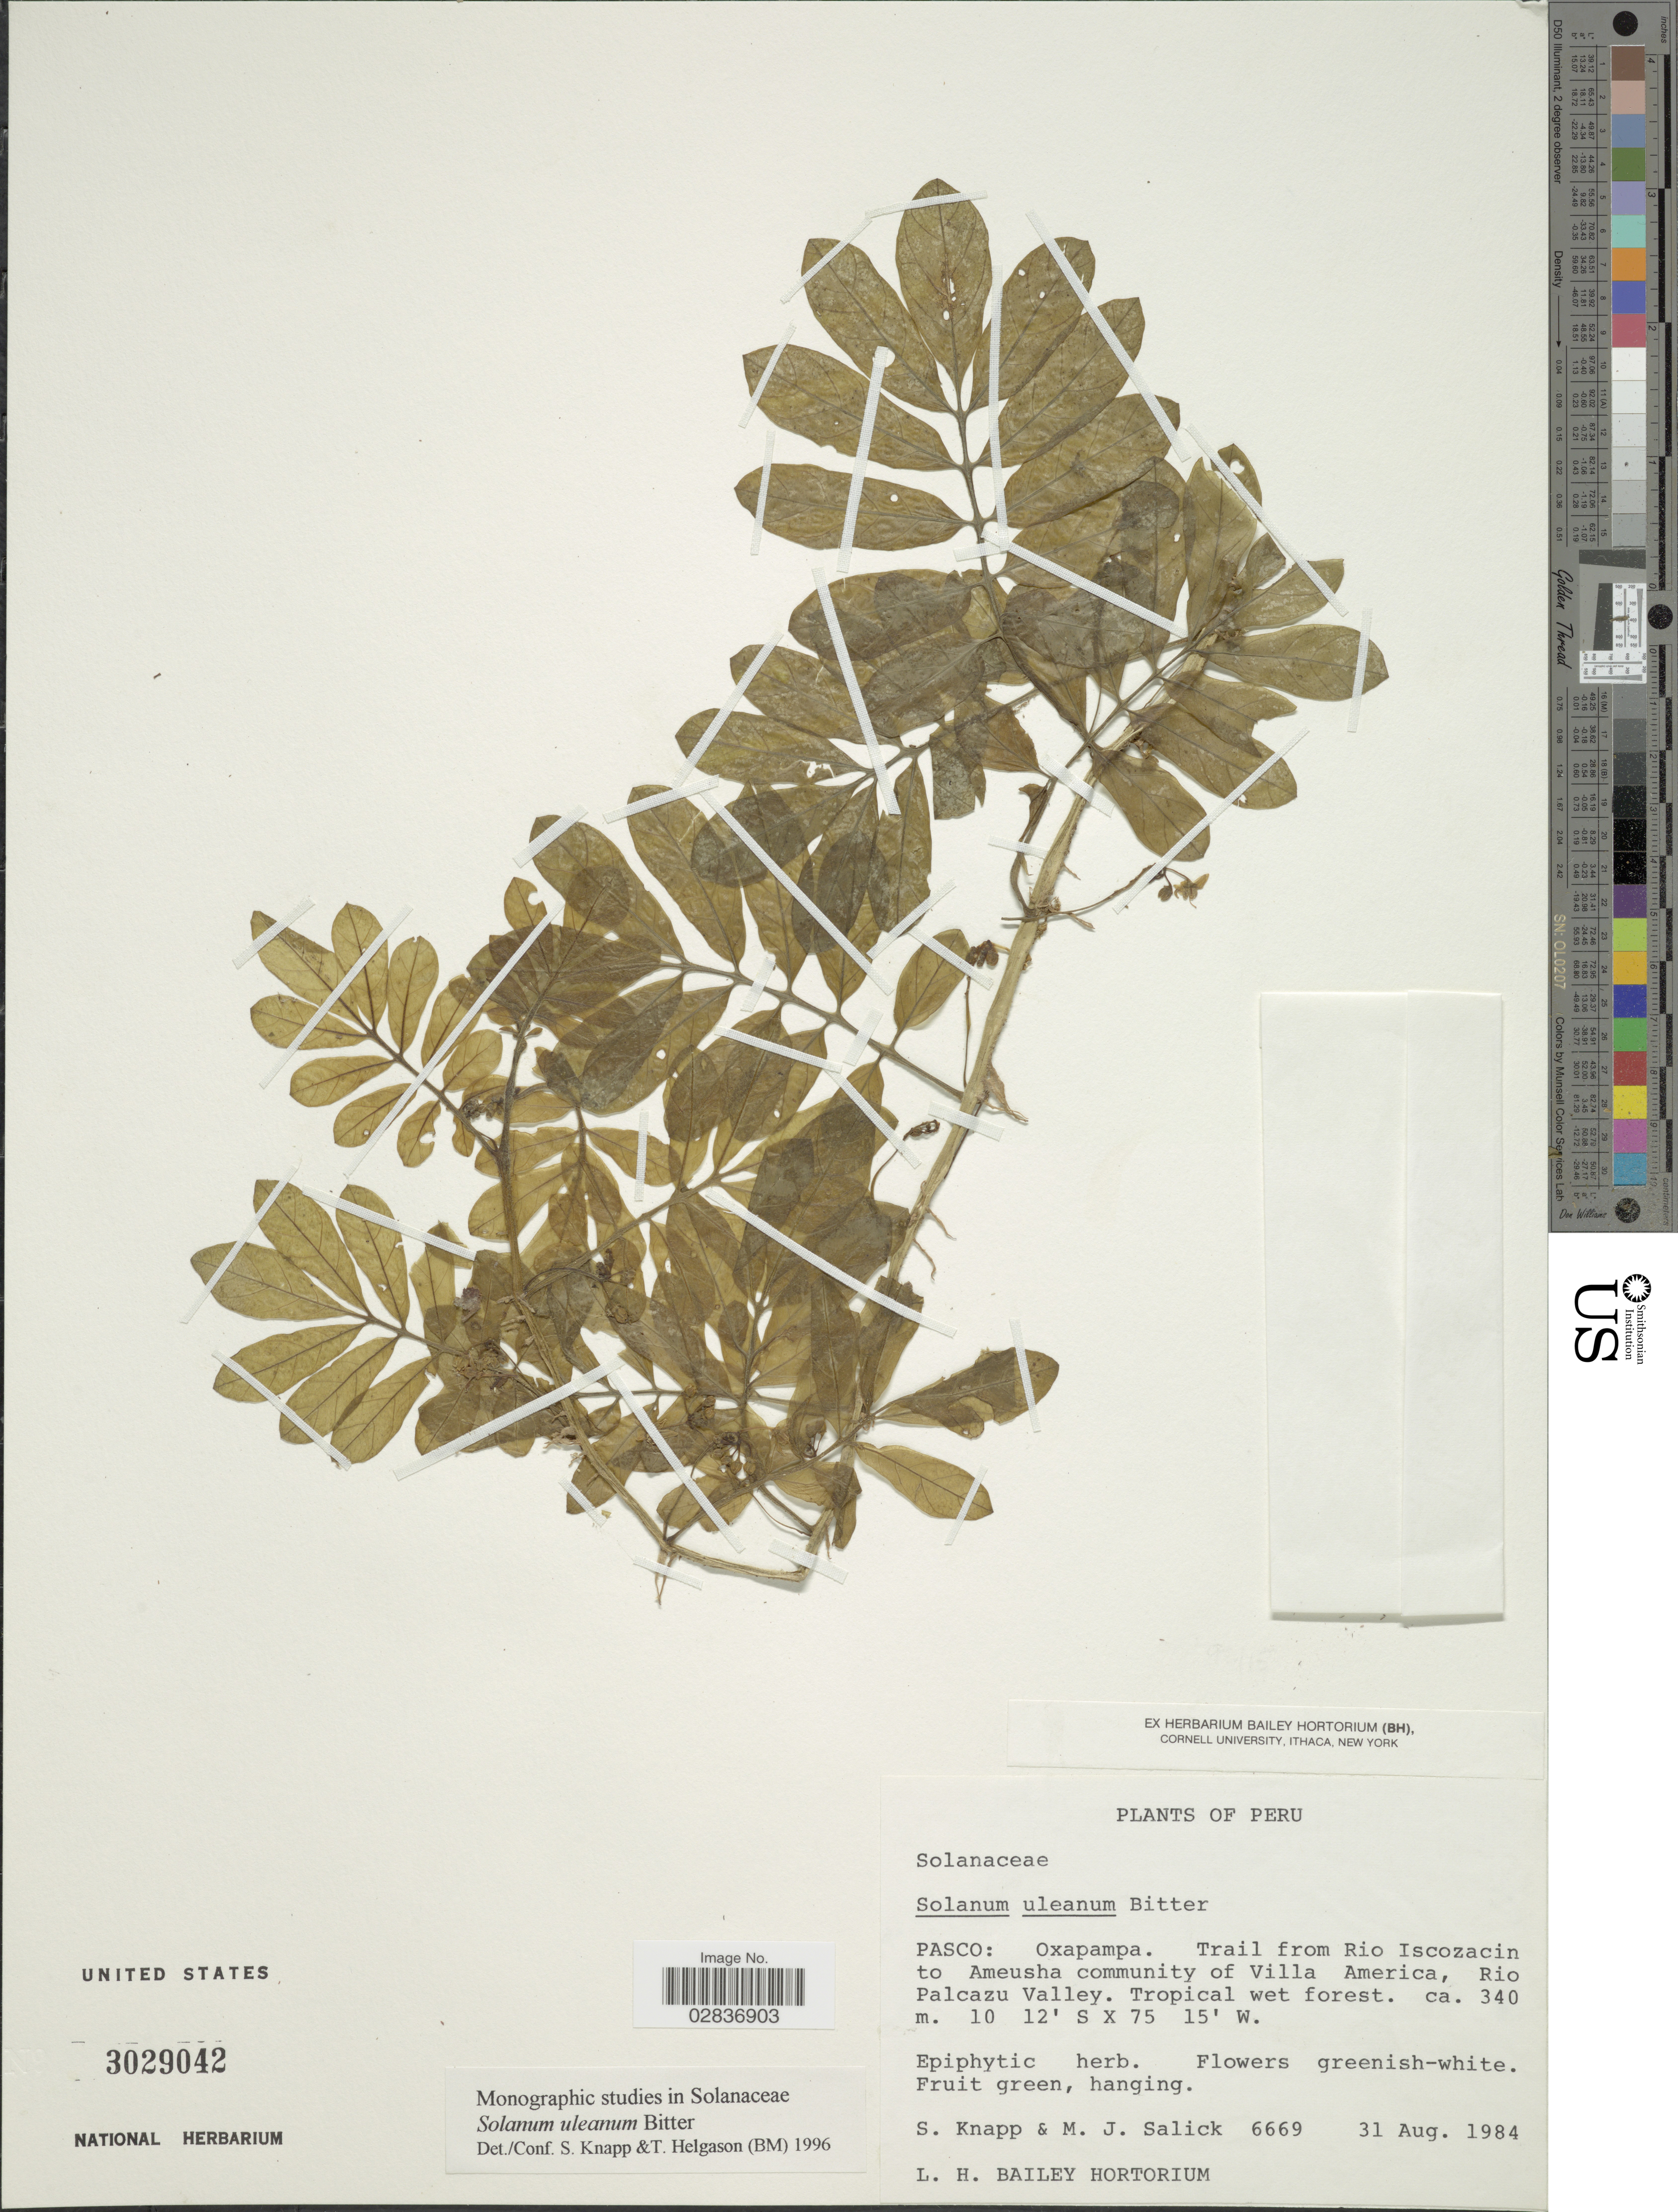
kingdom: Plantae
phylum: Tracheophyta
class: Magnoliopsida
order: Solanales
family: Solanaceae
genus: Solanum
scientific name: Solanum uleanum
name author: Bitter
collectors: S. Knapp & M. Salick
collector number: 6669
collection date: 1984-08-31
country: Peru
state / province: Pasco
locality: Oxapampa. Trail from Rio Iscozacin to Ameusha community of Villa America, Rio Palcazu Valley.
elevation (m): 340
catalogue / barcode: US 3029042